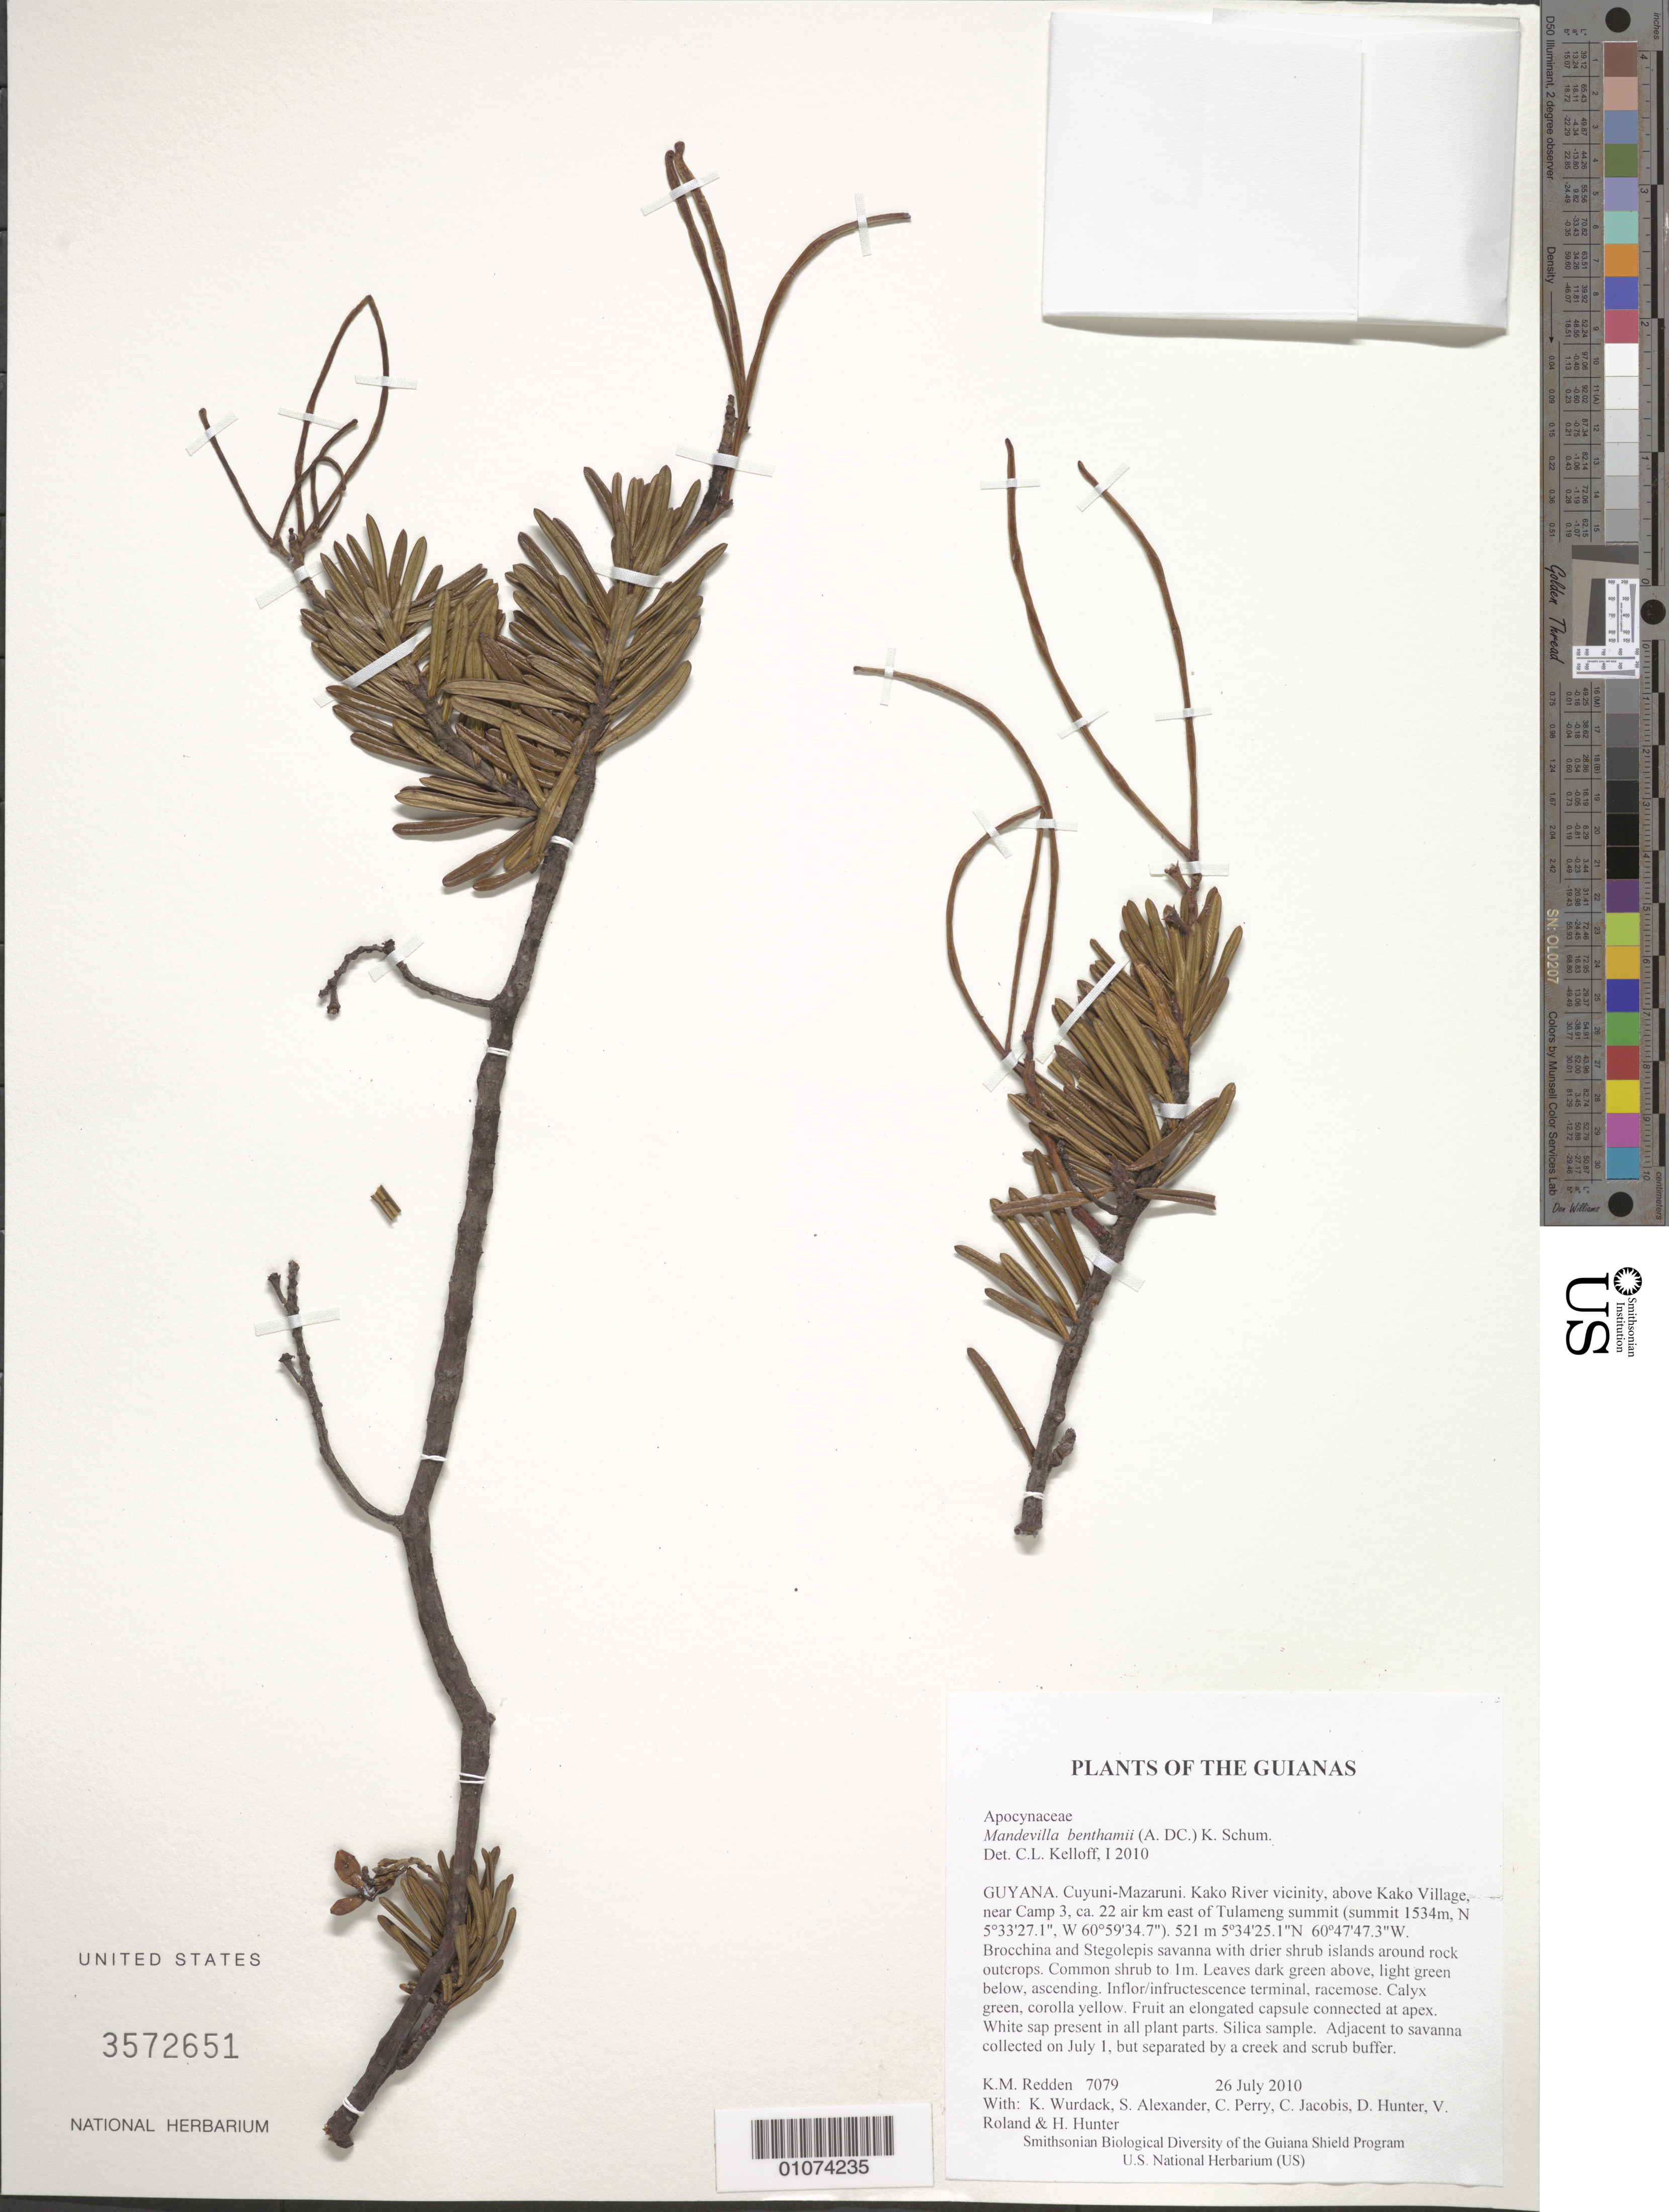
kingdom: Plantae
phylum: Tracheophyta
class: Magnoliopsida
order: Gentianales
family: Apocynaceae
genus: Mandevilla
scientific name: Mandevilla benthamii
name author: (A. DC.) K. Schum.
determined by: Kelloff, Carol L., (US), Smithsonian Institution - National Museum of Natural History (UNITED STATES)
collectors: K. M. Redden, K. Wurdack, S. N. Alexander, C. Perry, C. Jacobis, D. Hunter, V. Roland & H. Hunter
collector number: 7079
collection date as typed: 26 July 2010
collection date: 2010-07-26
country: Guyana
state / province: Cuyuni-Mazaruni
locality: Kako River vicinity, above Kako Village, near Camp 3, ca. 22 air km east of Tulameng summit (summit 1534m, N 5°33'27.1", W 60°59'34.7")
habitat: Brocchina and Stegolepis savanna with drier shrub islands around rock outcrops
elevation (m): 521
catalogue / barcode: US 3572651